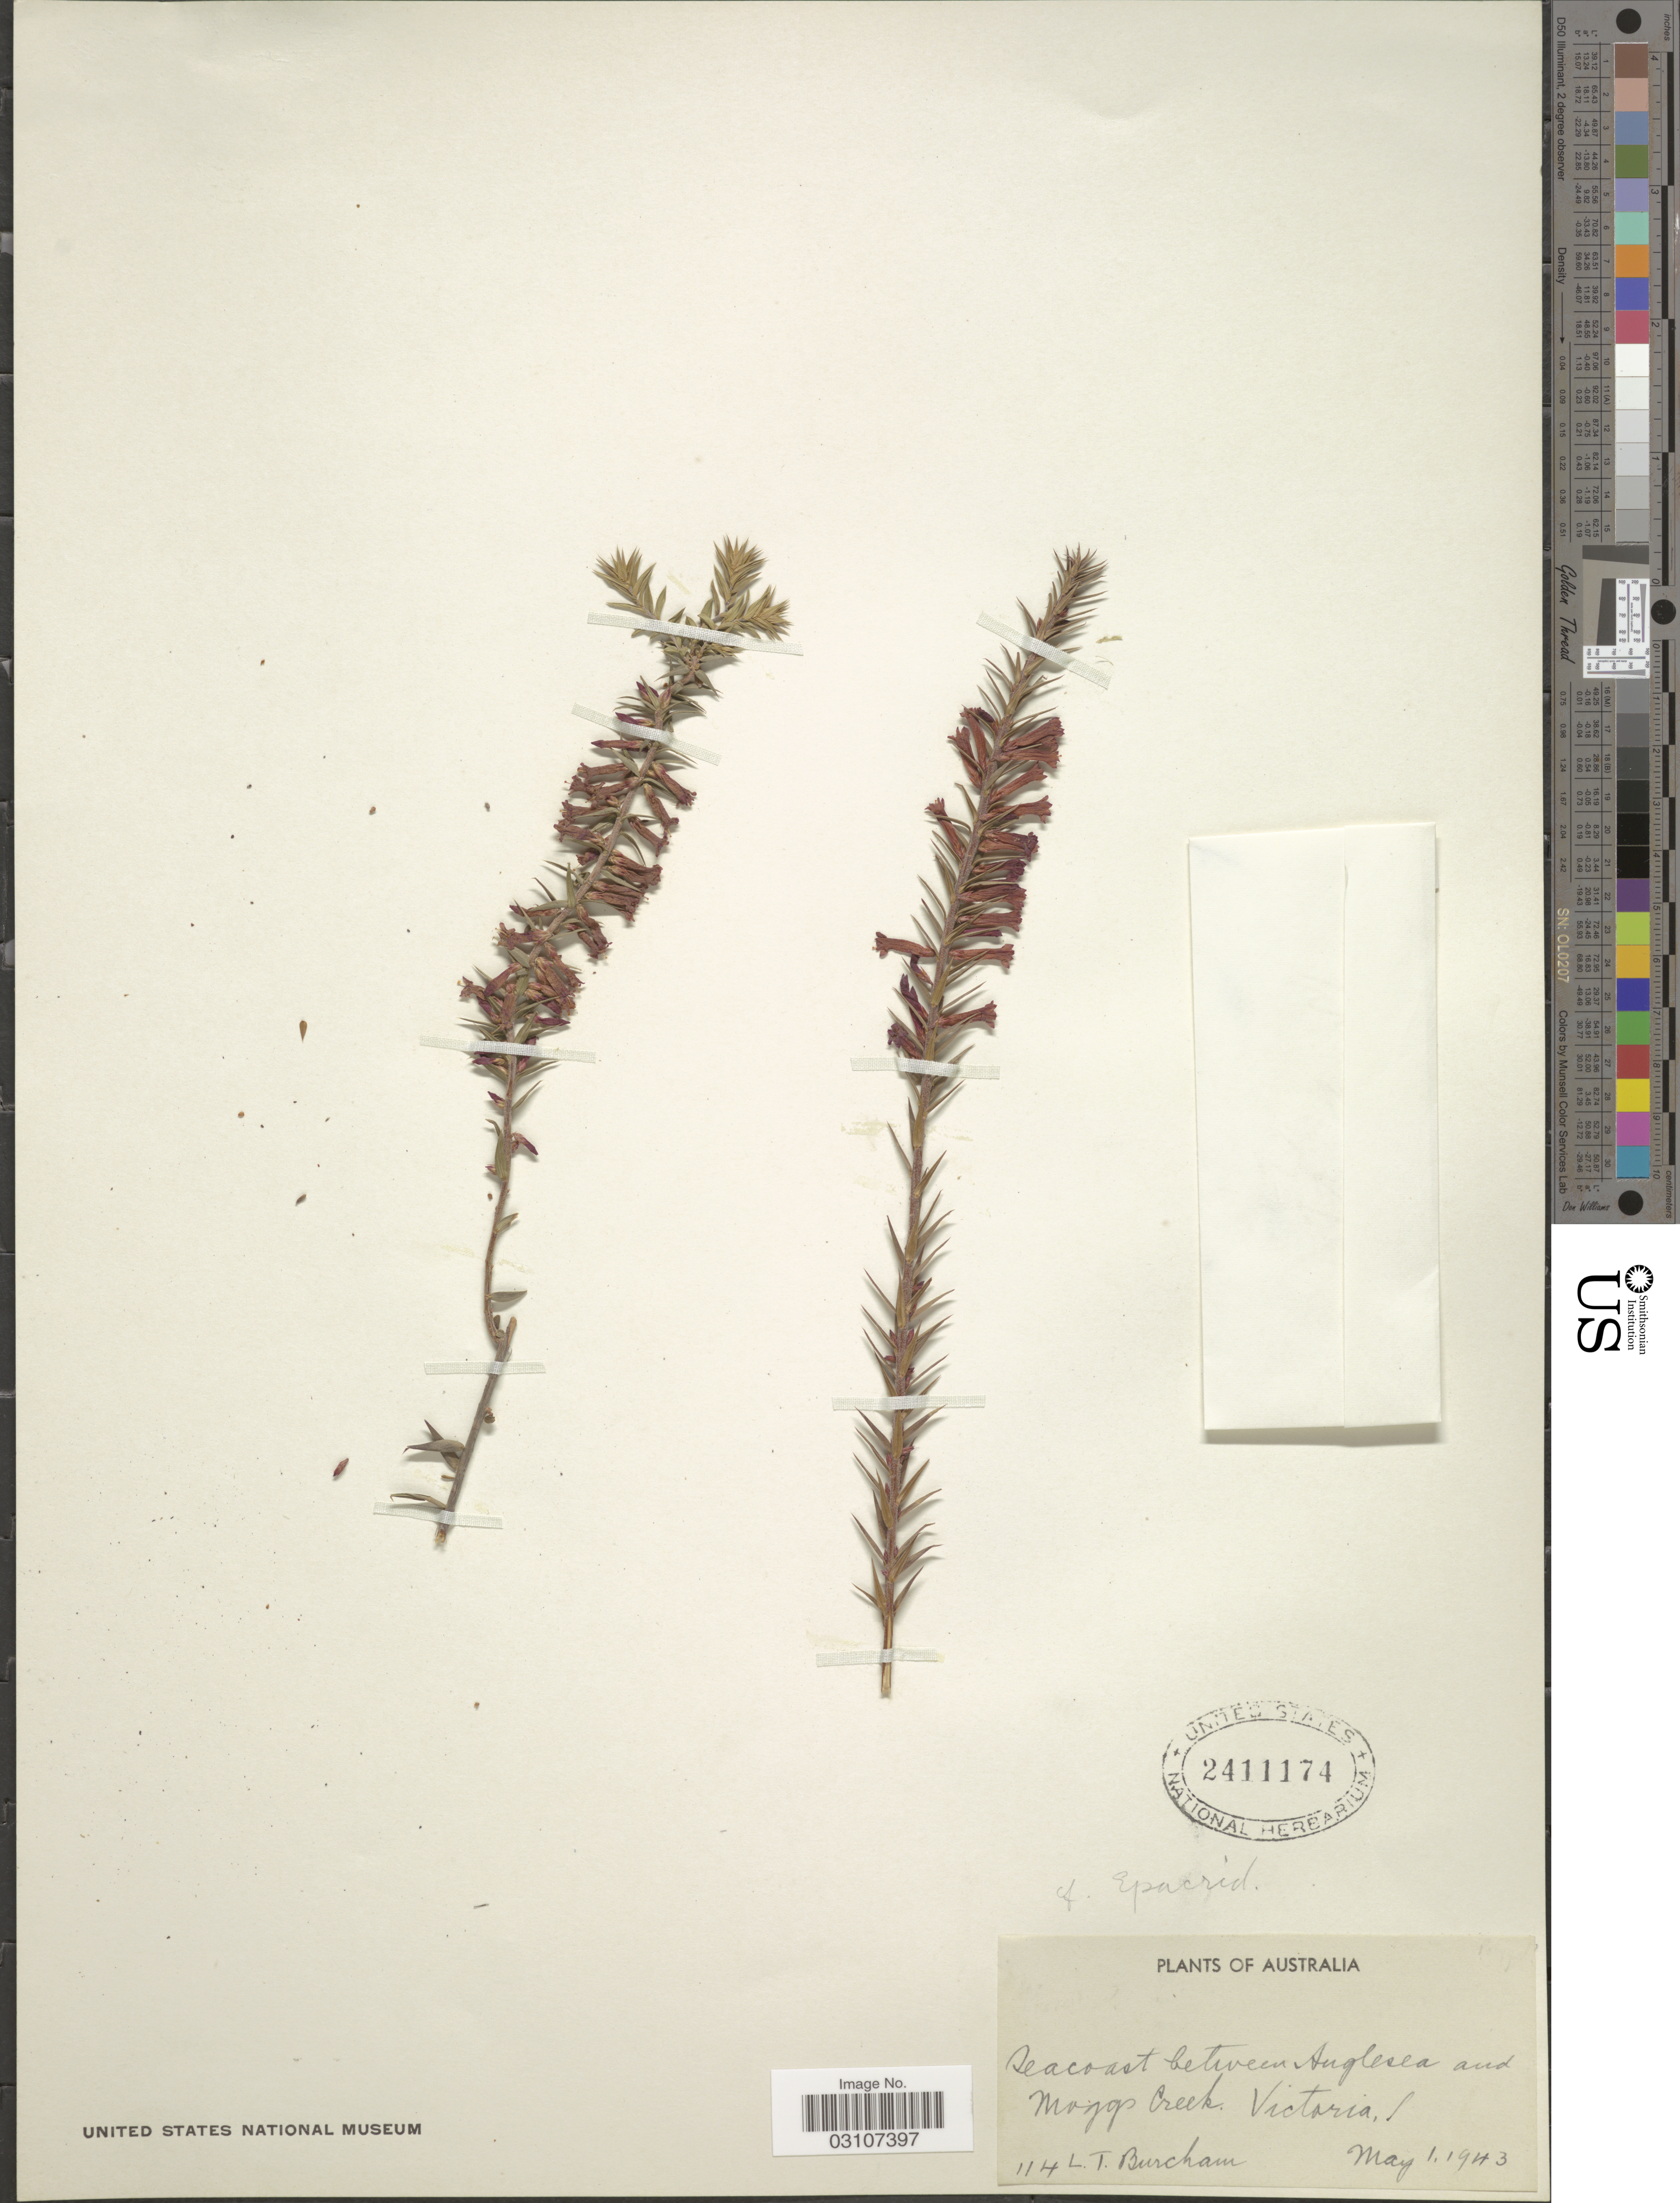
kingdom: Plantae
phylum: Tracheophyta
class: Magnoliopsida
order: Ericales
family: Ericaceae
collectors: L. Burcham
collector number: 114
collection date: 1943-05-01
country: Australia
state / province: Victoria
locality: Seacoast between Auglesea and Moggs Creek. Victoria, P.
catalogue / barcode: US 2411174